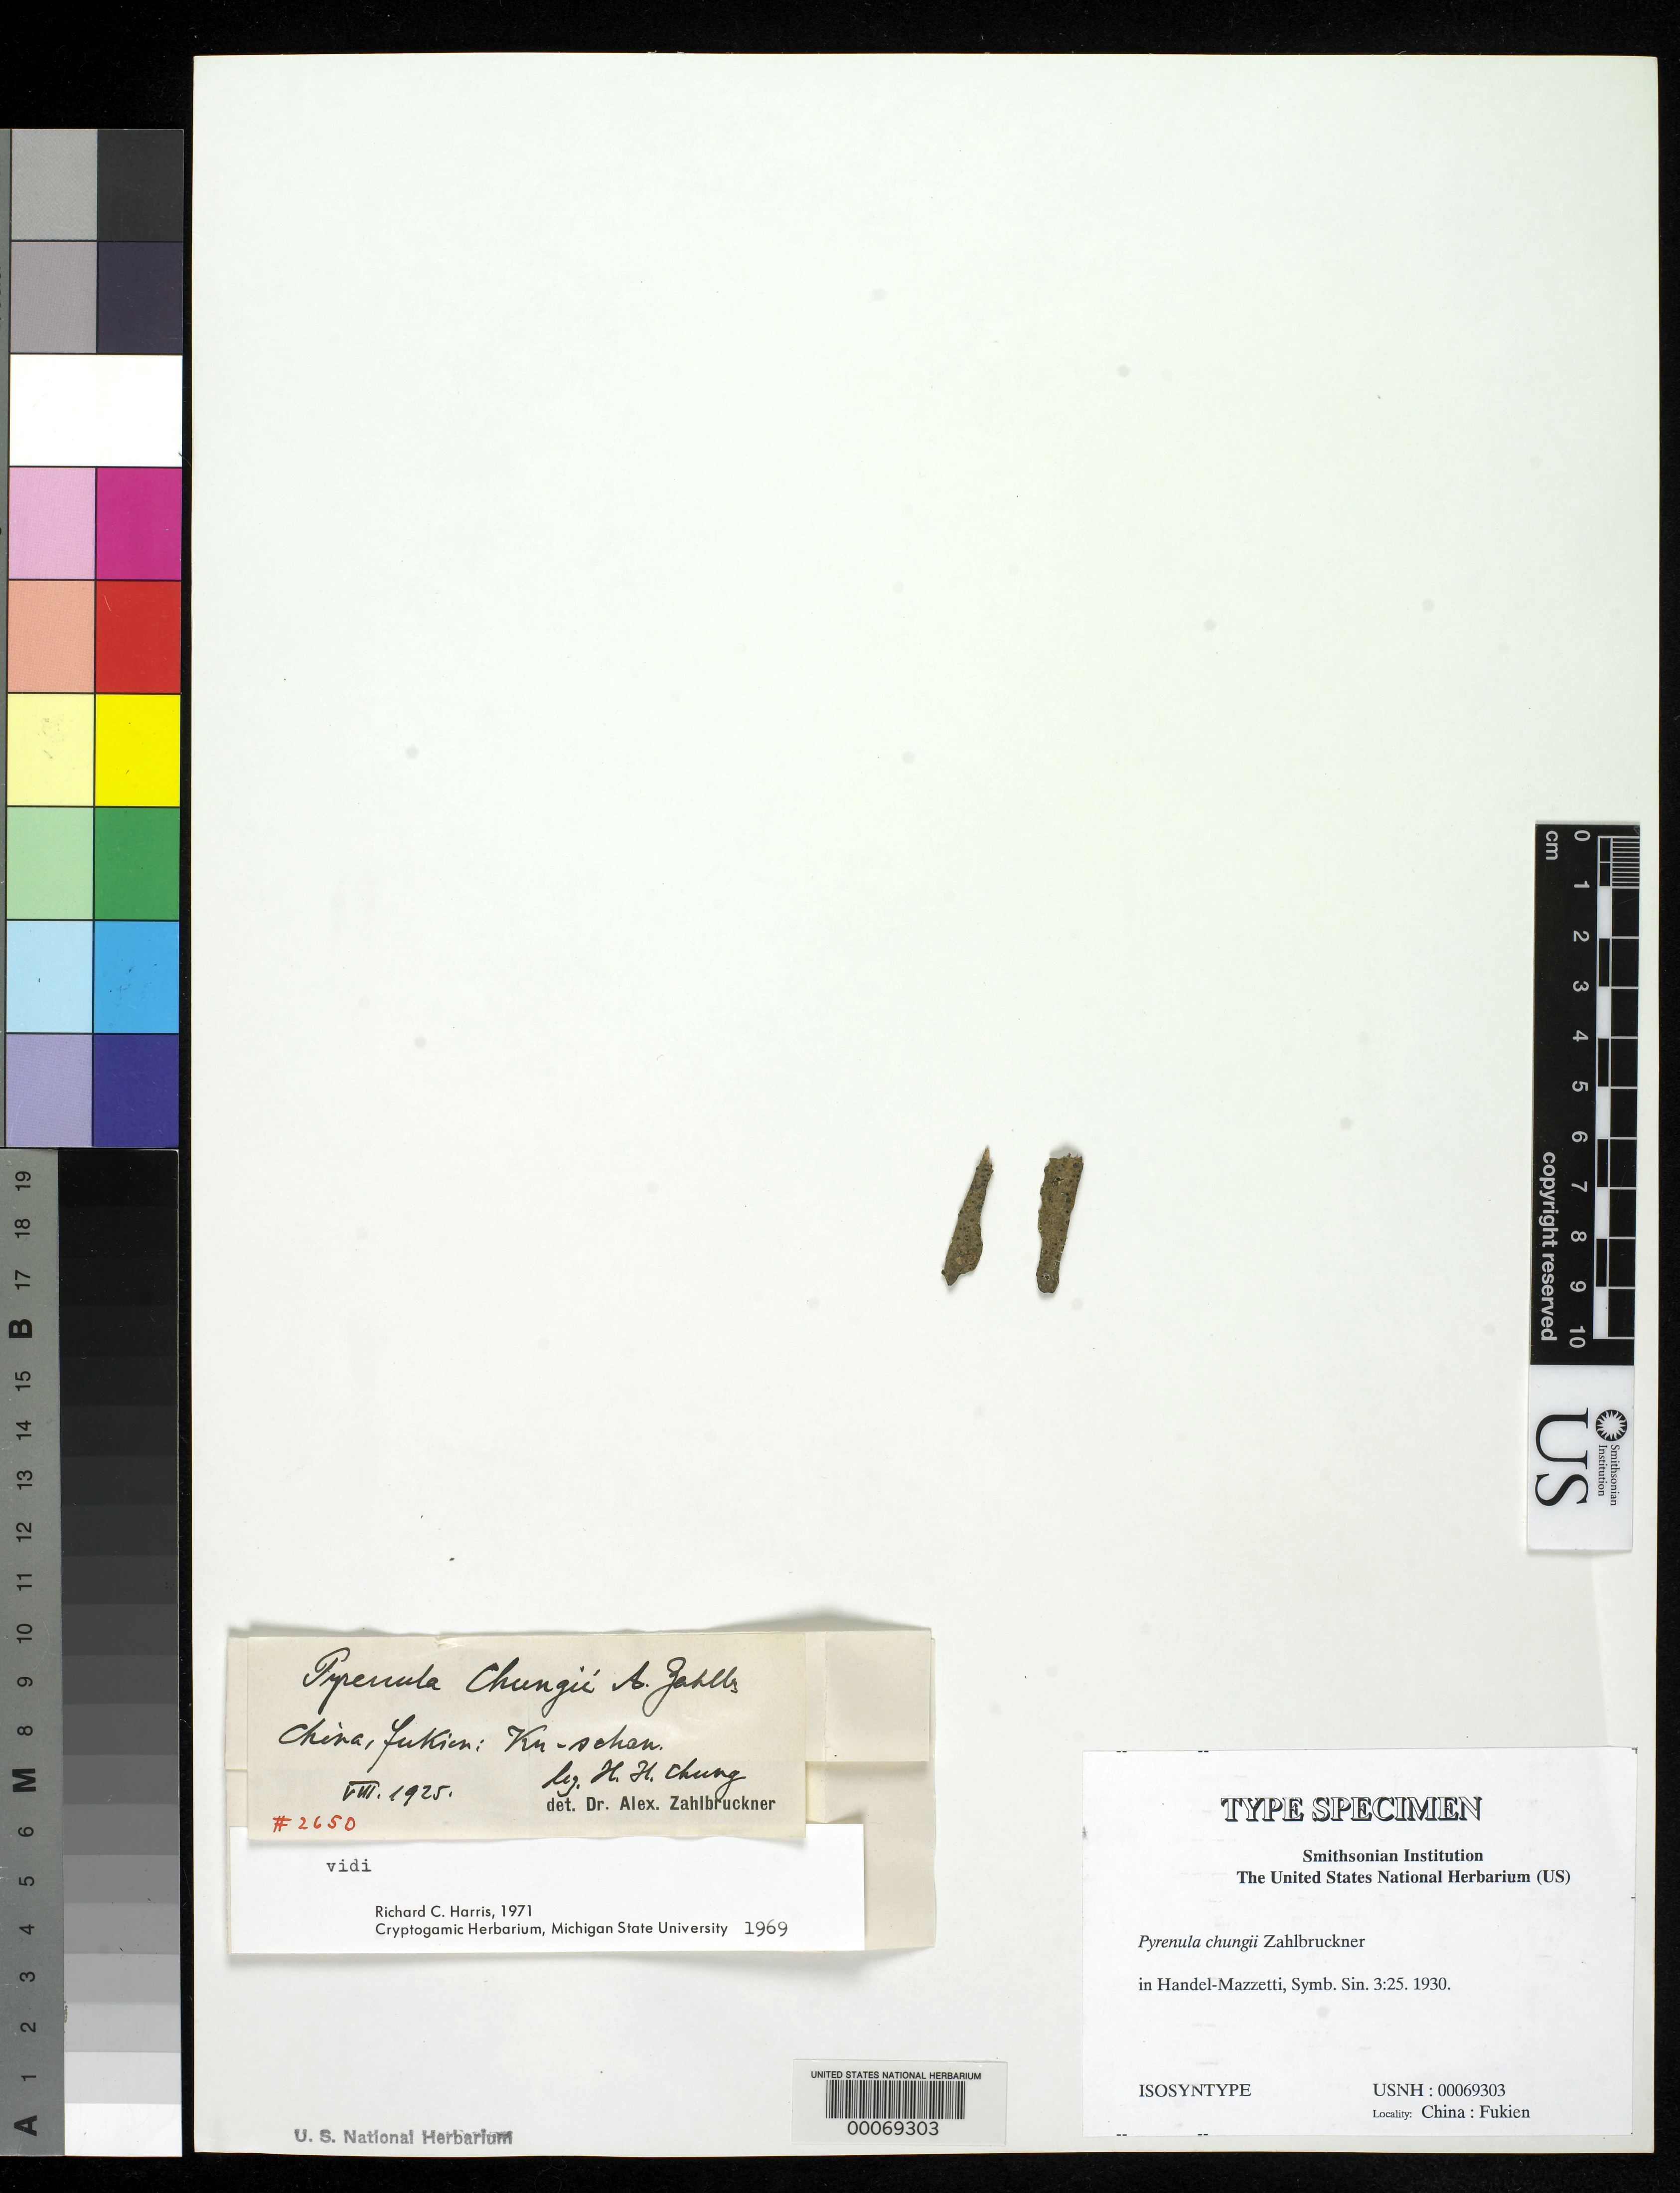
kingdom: Fungi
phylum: Ascomycota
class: Eurotiomycetes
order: Pyrenulales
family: Pyrenulaceae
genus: Pyrenula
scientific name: Pyrenula chungii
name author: Zahlbr. in Hand.-Mazz.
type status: Isosyntype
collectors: H. Chung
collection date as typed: Aug 1925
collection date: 1925-08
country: China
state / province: Fujian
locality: Gu-schan bei Fudschou. [Gu-schan near Fudschou.]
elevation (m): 500